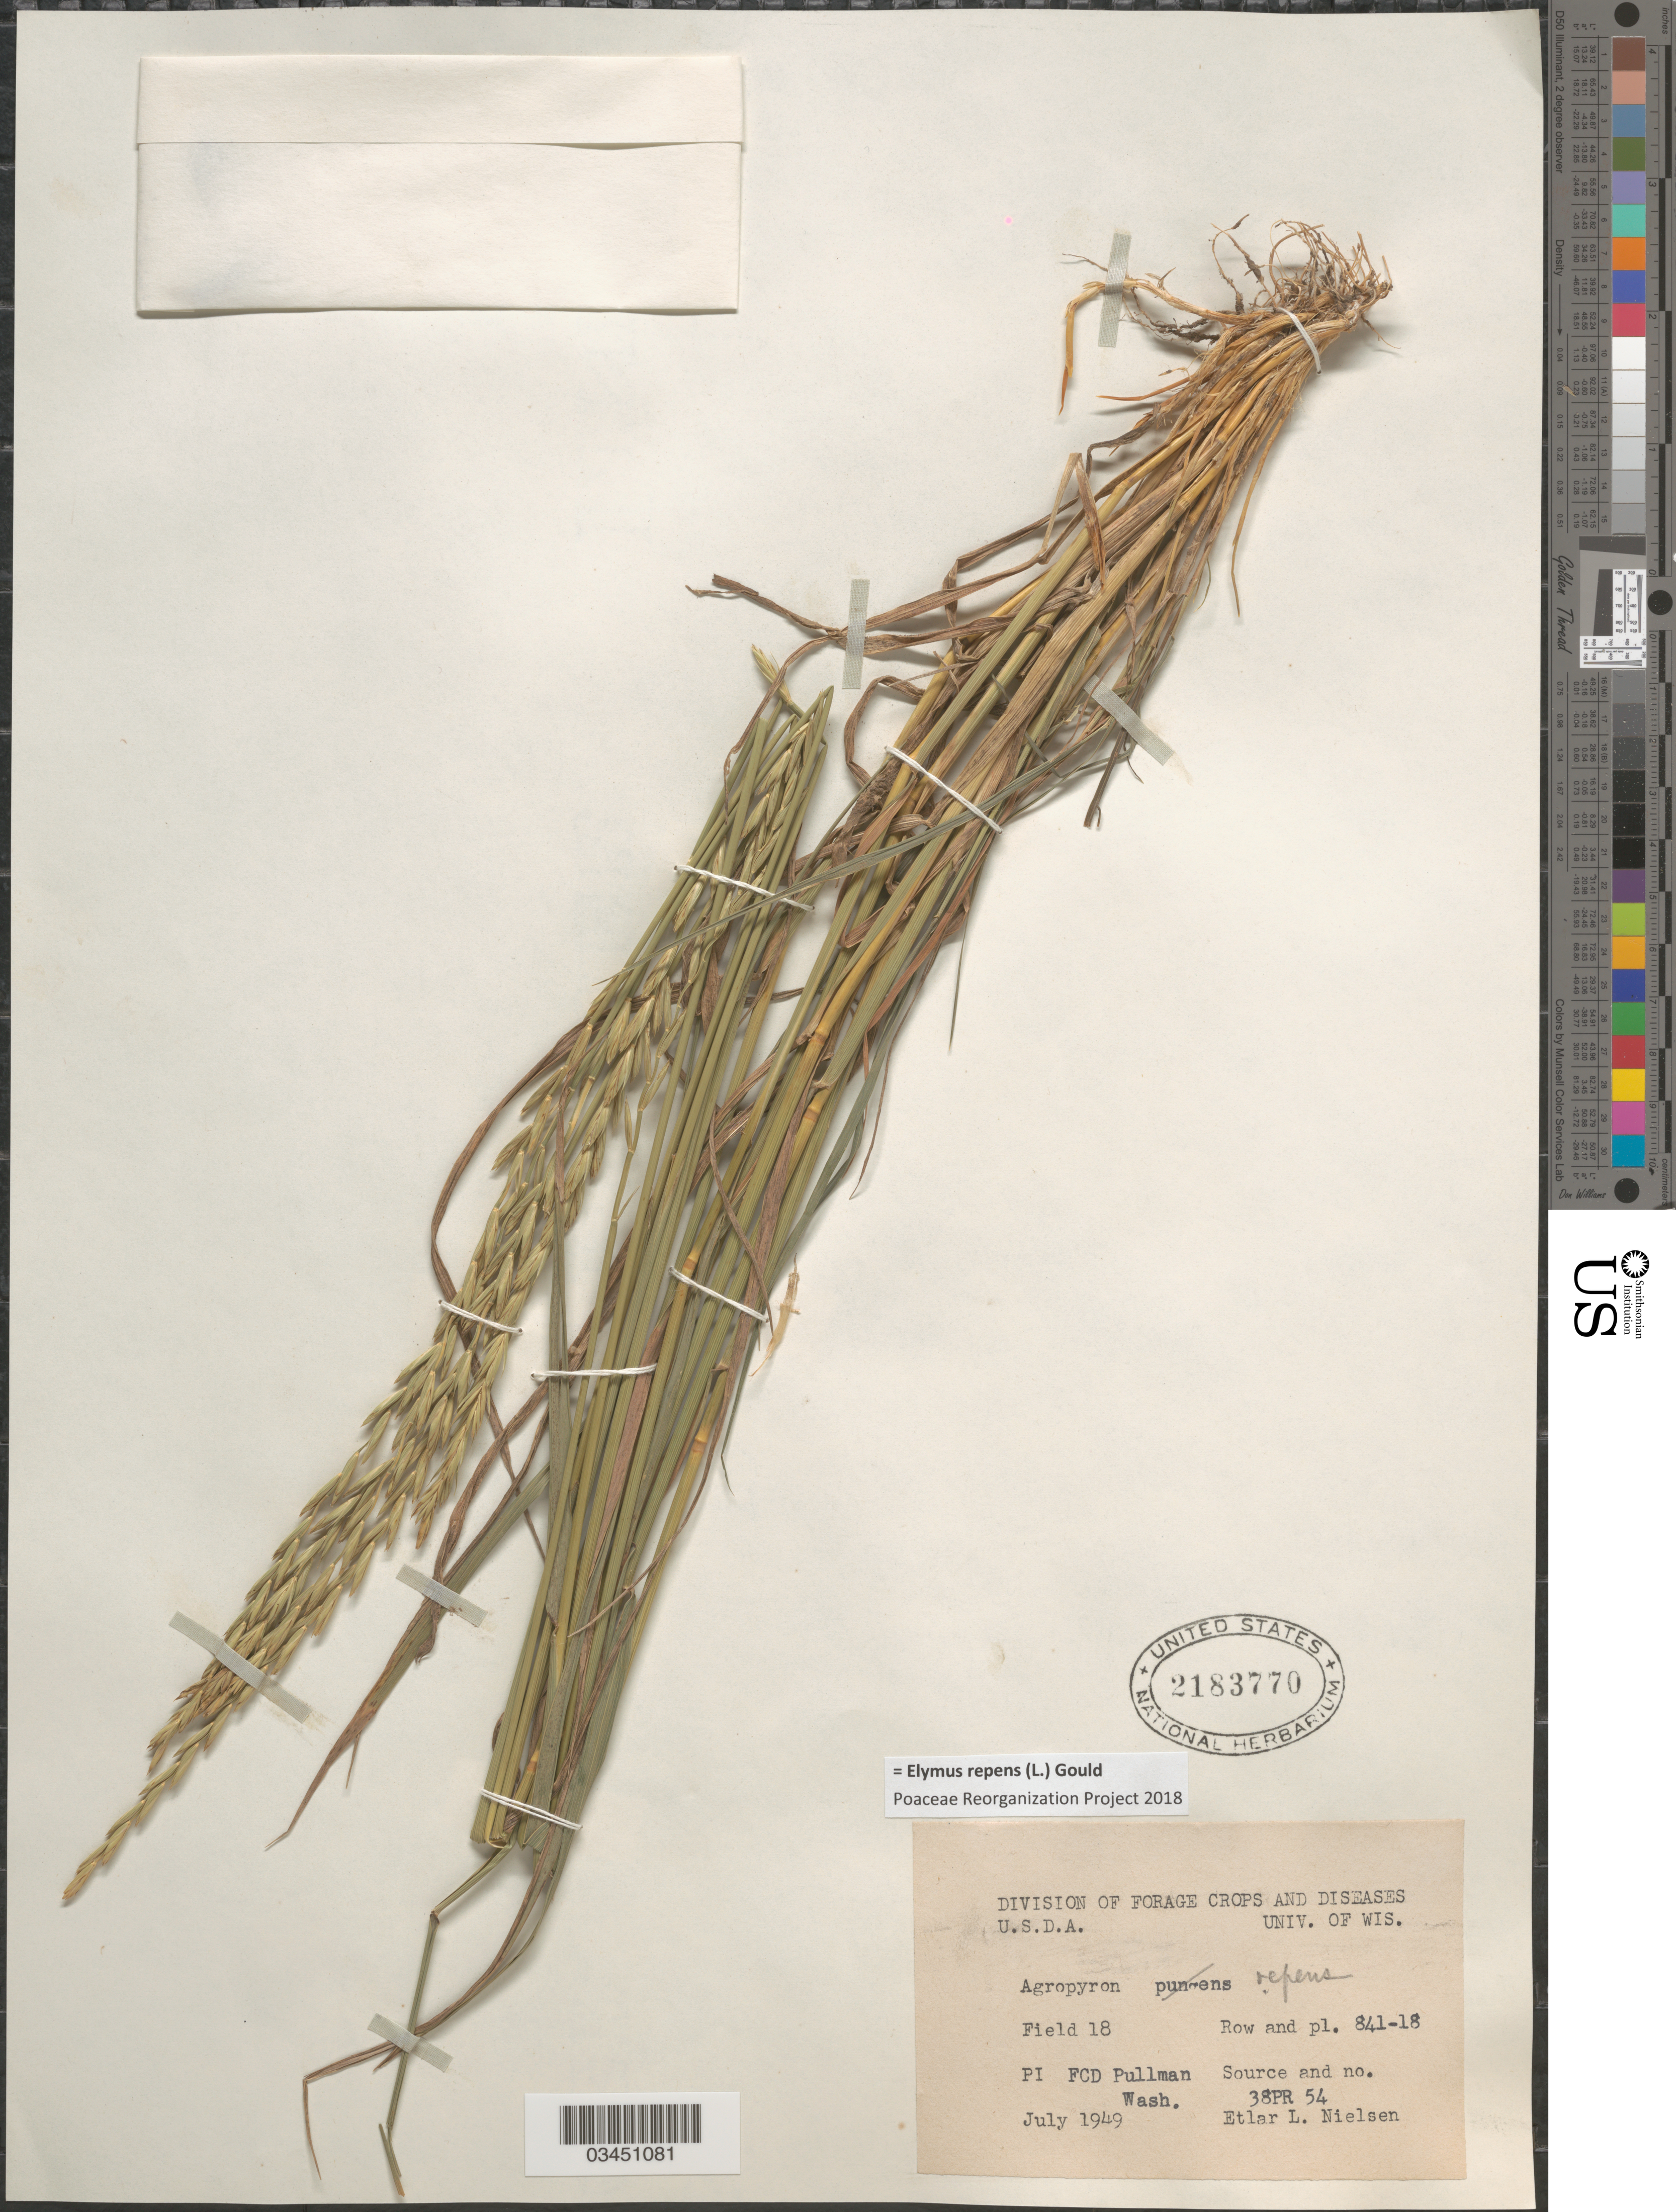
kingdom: Plantae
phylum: Tracheophyta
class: Liliopsida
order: Poales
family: Poaceae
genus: Elymus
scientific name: Elymus repens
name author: (L.) Gould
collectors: E. L. Nielsen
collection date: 1949-07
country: United States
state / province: Washington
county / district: Whitman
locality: Field 18 Row and pl. 841-18. FCD Pullman.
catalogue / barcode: US 2183770